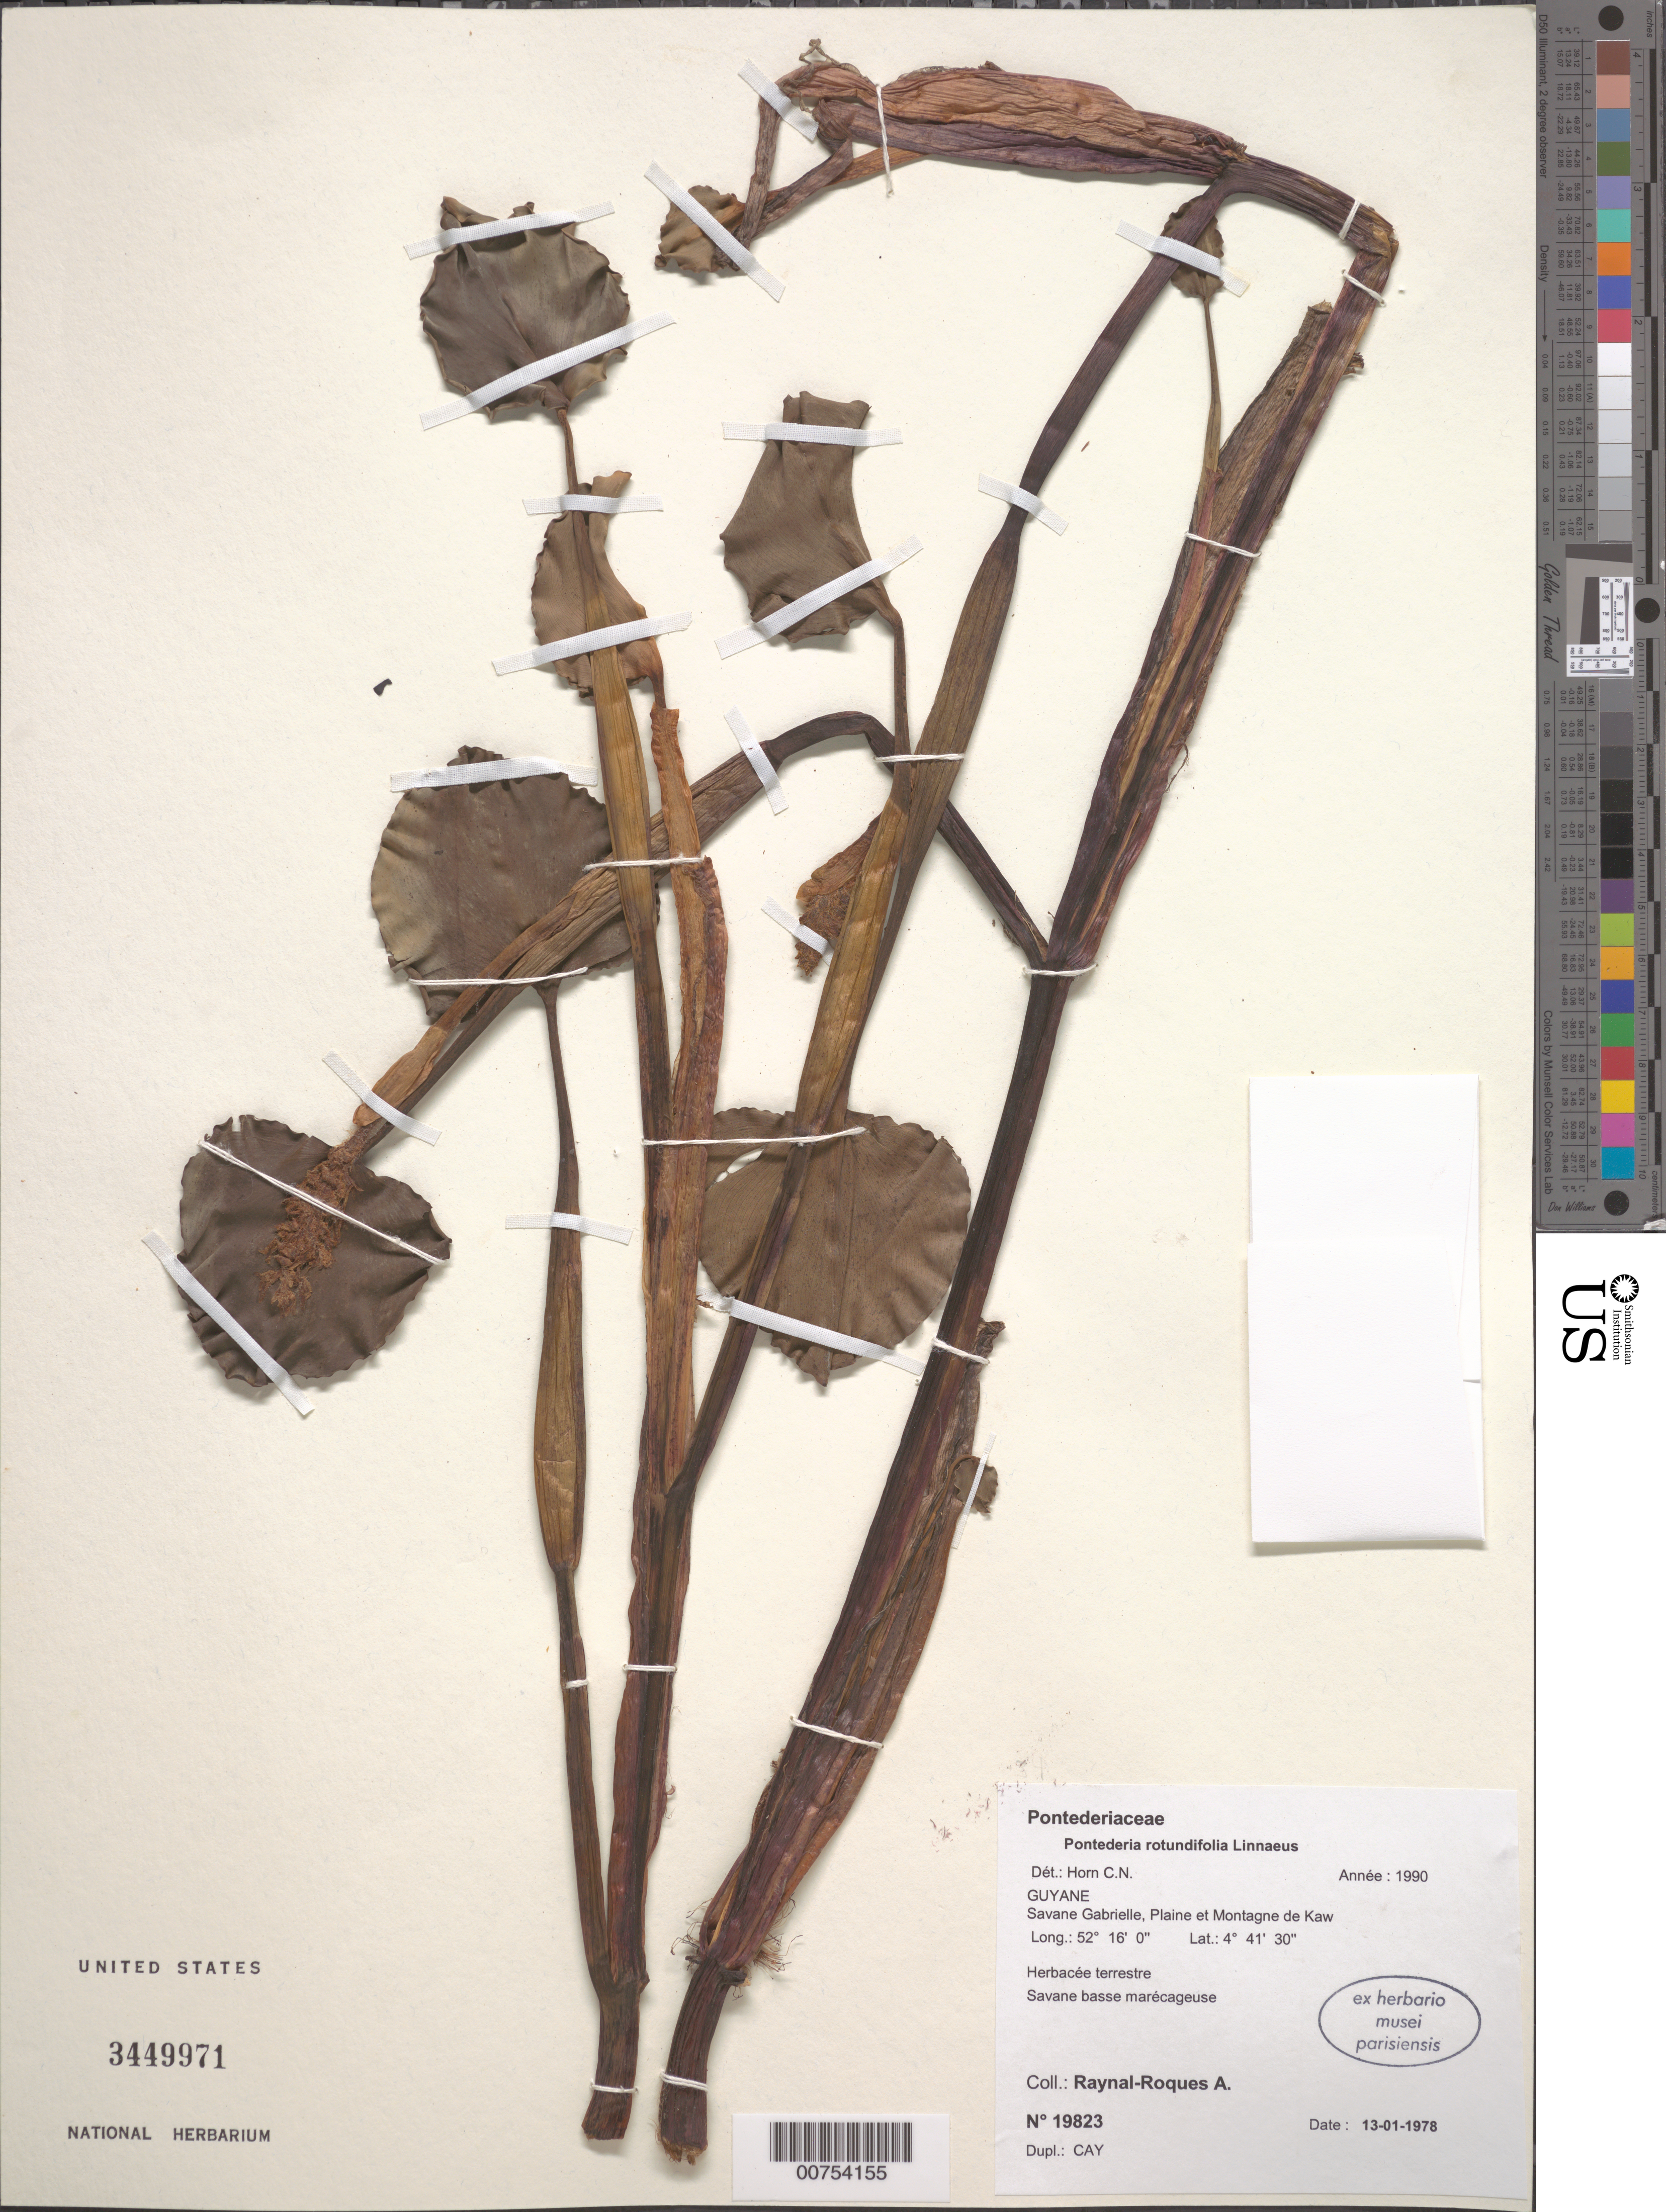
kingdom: Plantae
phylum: Tracheophyta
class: Liliopsida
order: Commelinales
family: Pontederiaceae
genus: Pontederia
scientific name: Pontederia rotundifolia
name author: L. f.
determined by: Horn, Charles N.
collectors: A. M. Raynal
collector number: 19823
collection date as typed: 13-Jan-78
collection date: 1978-01-13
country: French Guiana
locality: Savane Gabrielle, Plaine et Montagne de Kaw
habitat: Low marshy savanna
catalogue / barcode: US 3449971